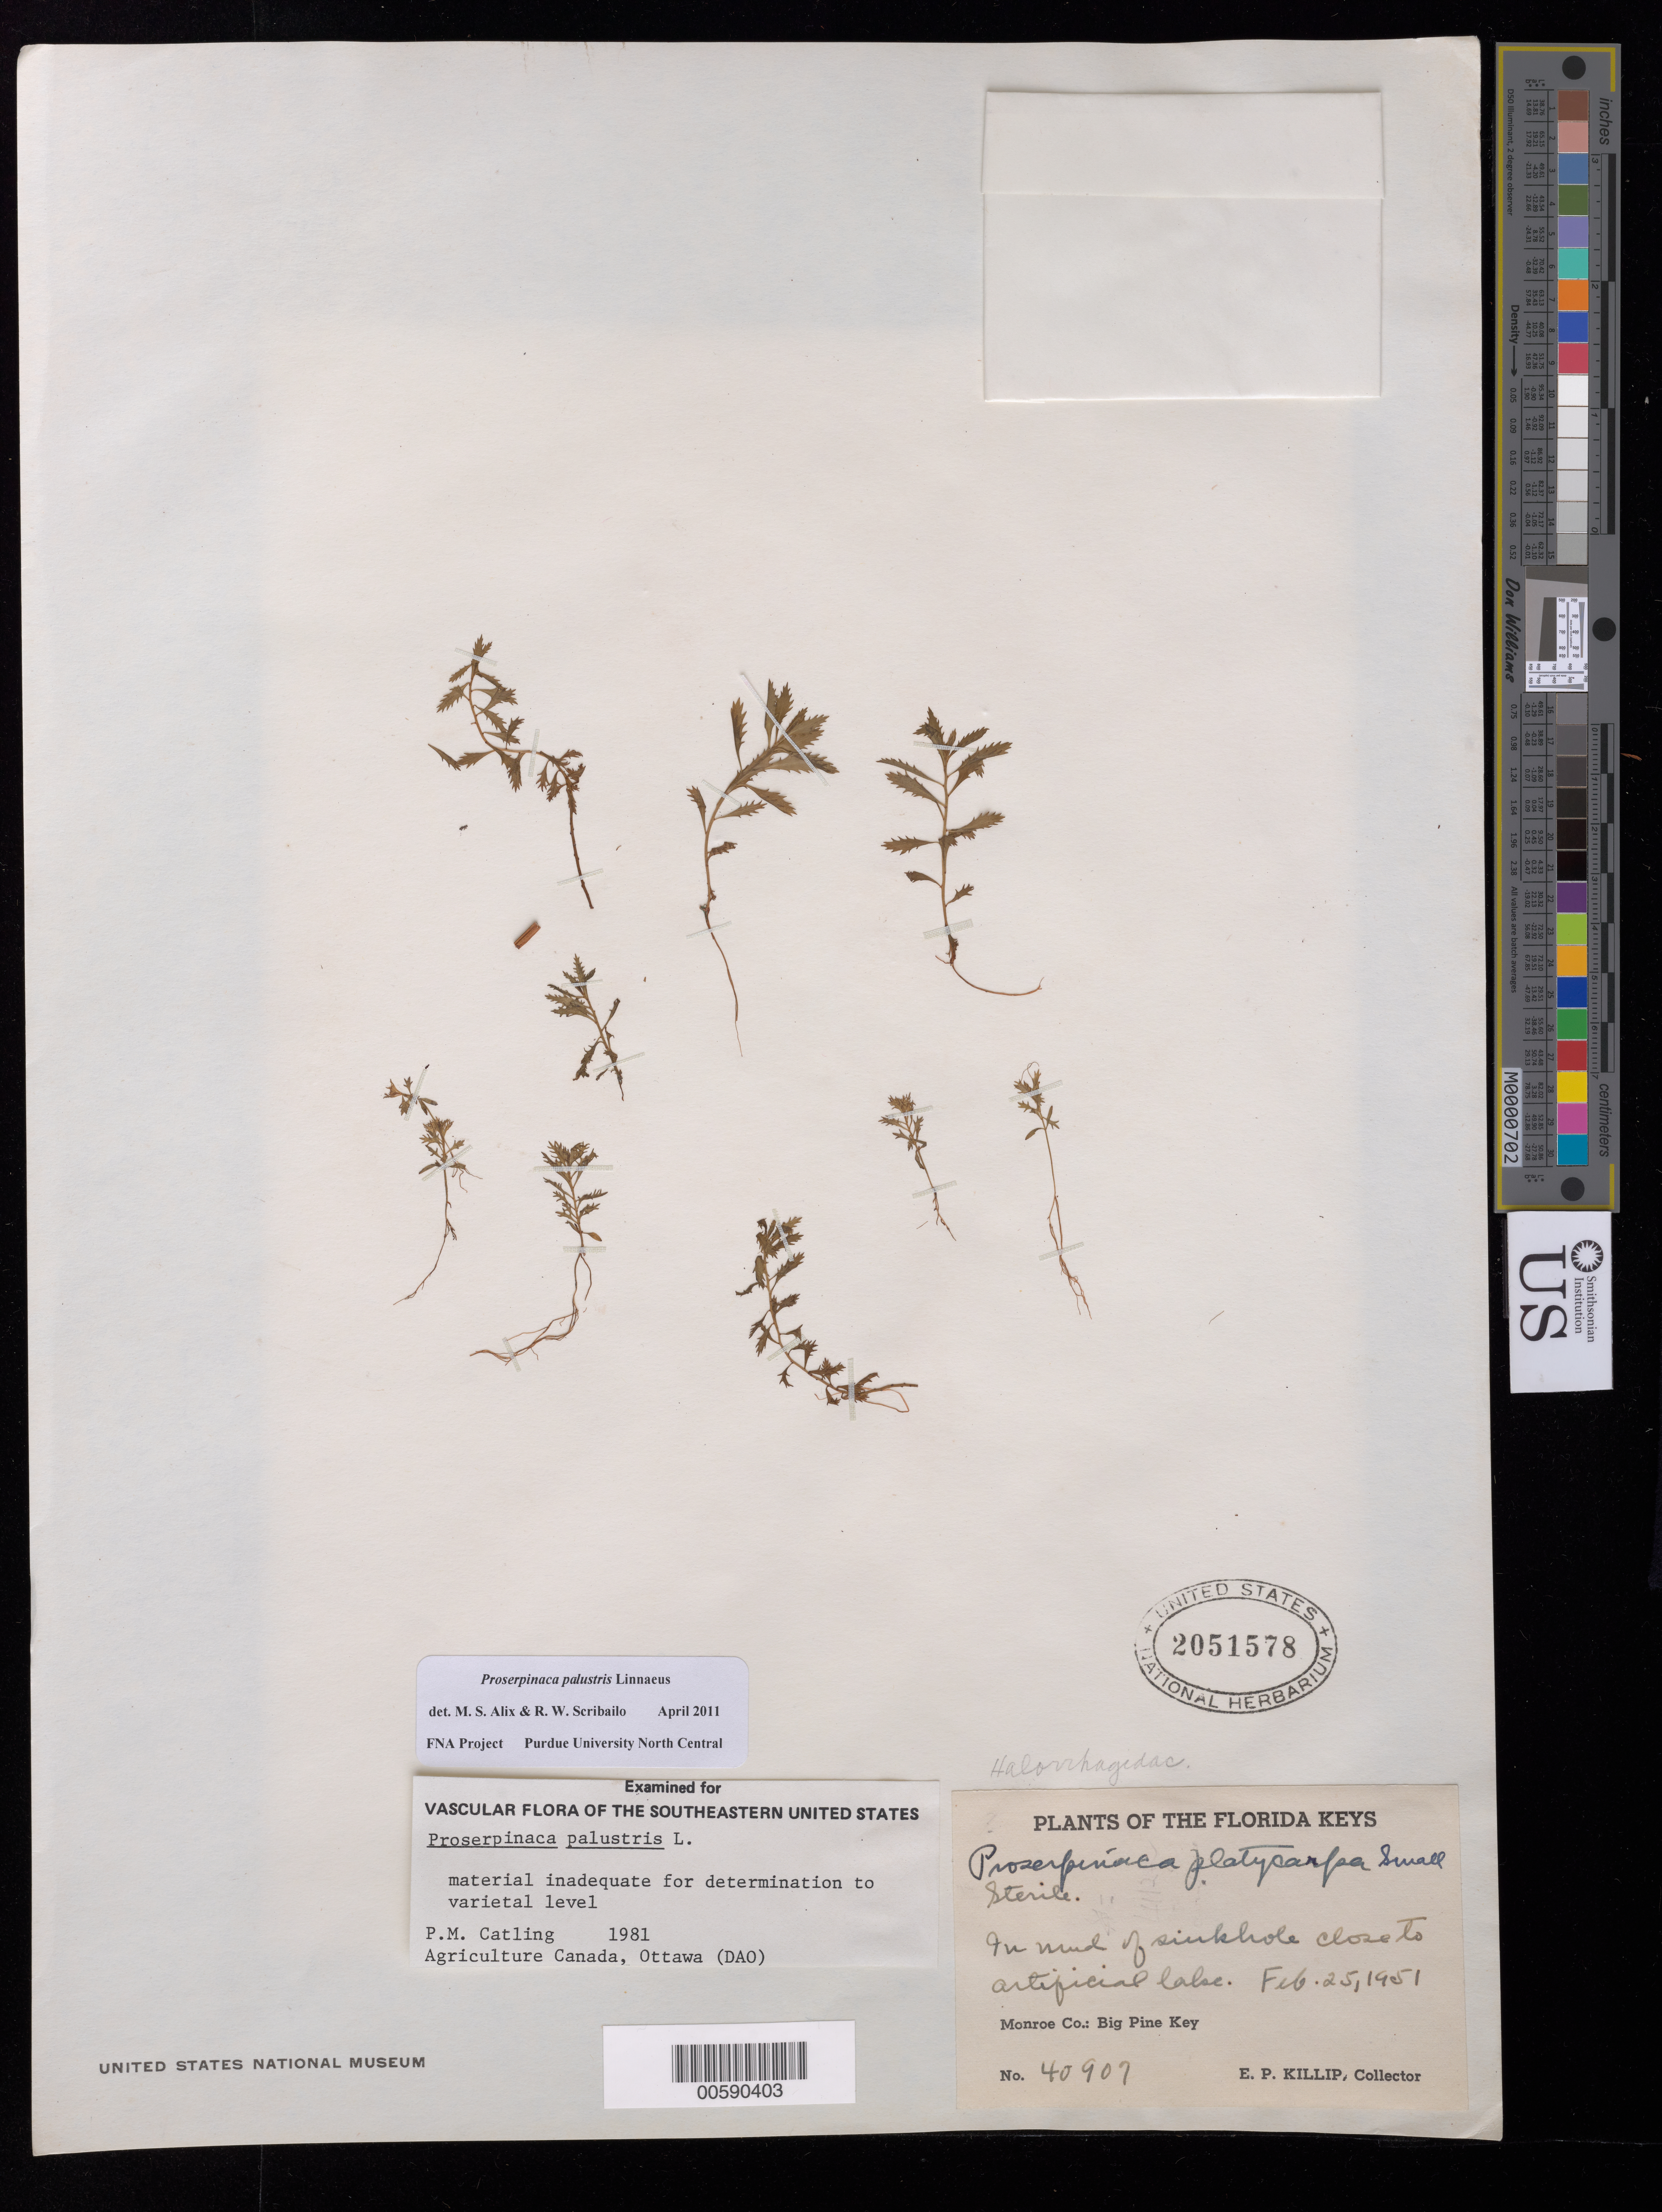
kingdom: Plantae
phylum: Tracheophyta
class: Magnoliopsida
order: Saxifragales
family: Haloragaceae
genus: Proserpinaca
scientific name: Proserpinaca palustris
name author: L.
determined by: Scribailo, R. W.; Alix, M. S.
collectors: E. P. Killip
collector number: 40947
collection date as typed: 25 Feb 1951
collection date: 1951-02-25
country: United States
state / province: Florida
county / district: Monroe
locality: Big Pine Key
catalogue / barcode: US 2051578